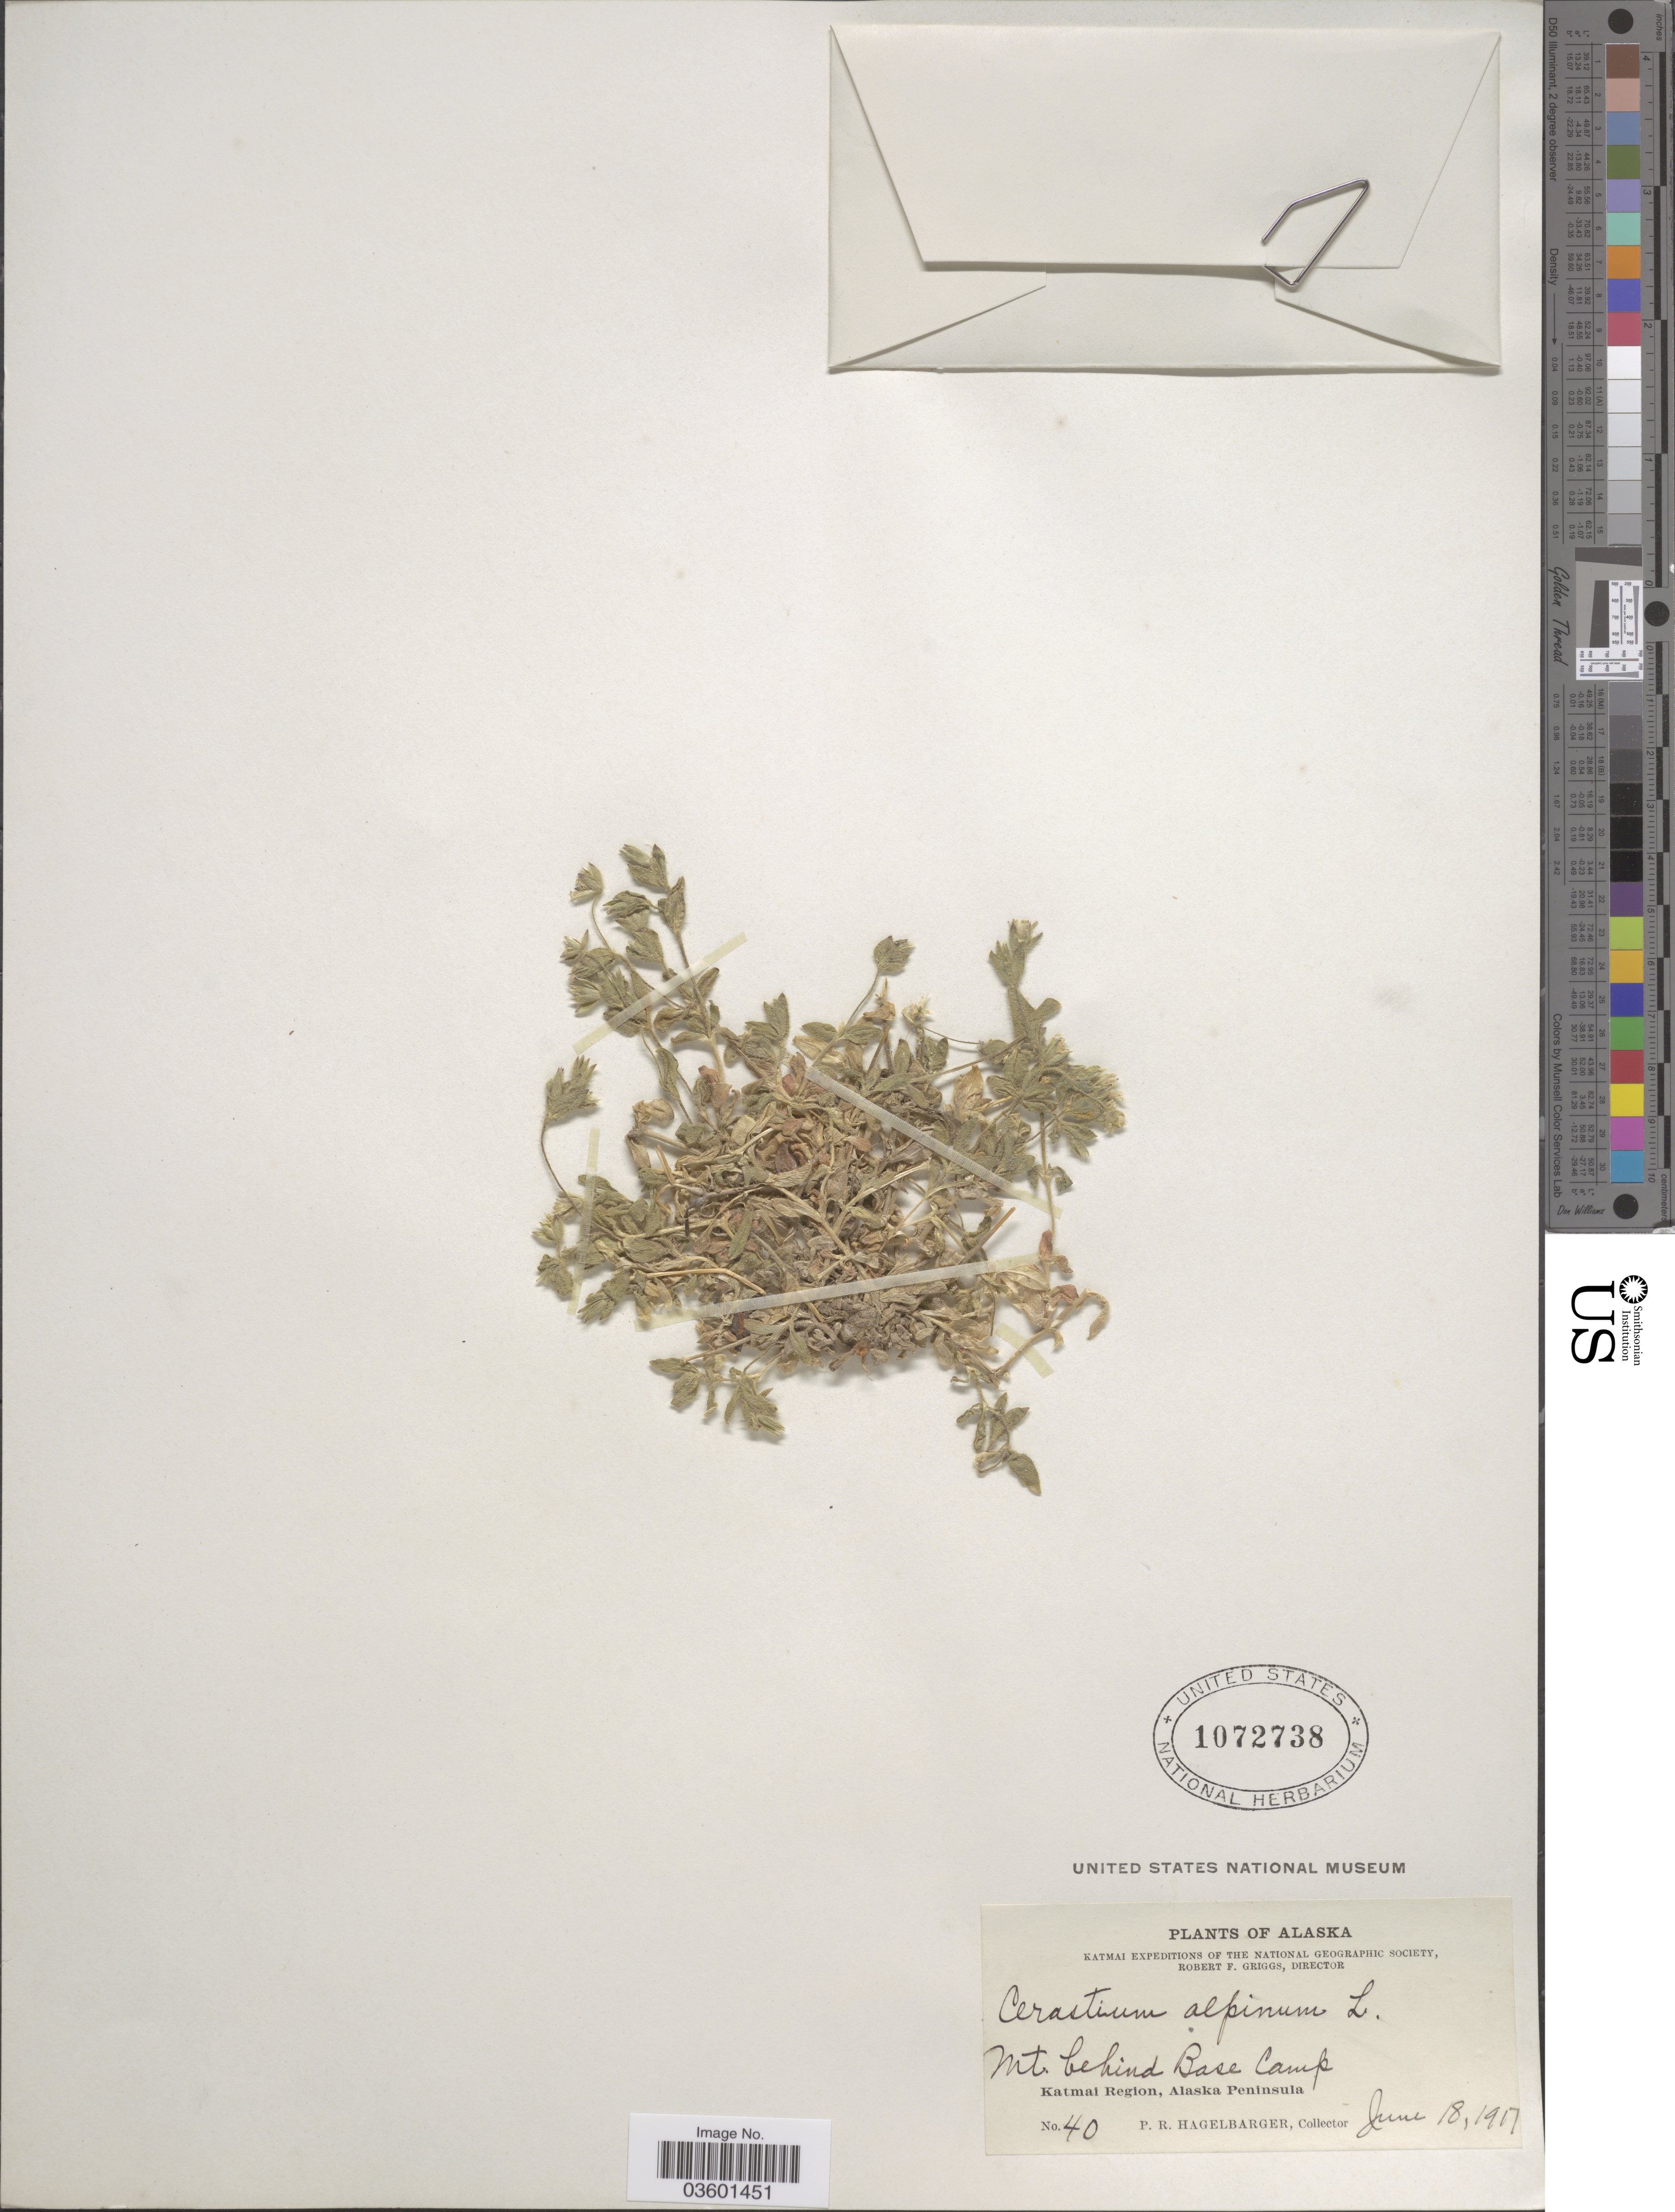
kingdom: Plantae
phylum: Tracheophyta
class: Magnoliopsida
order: Caryophyllales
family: Caryophyllaceae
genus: Cerastium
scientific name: Cerastium beeringianum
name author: Cham. & Schltdl.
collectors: P. Hagelbarger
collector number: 40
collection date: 1917-06-18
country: United States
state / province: Alaska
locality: Mt. behind Base Camp. Katmai Region. Alaska Peninsula.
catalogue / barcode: US 1072738